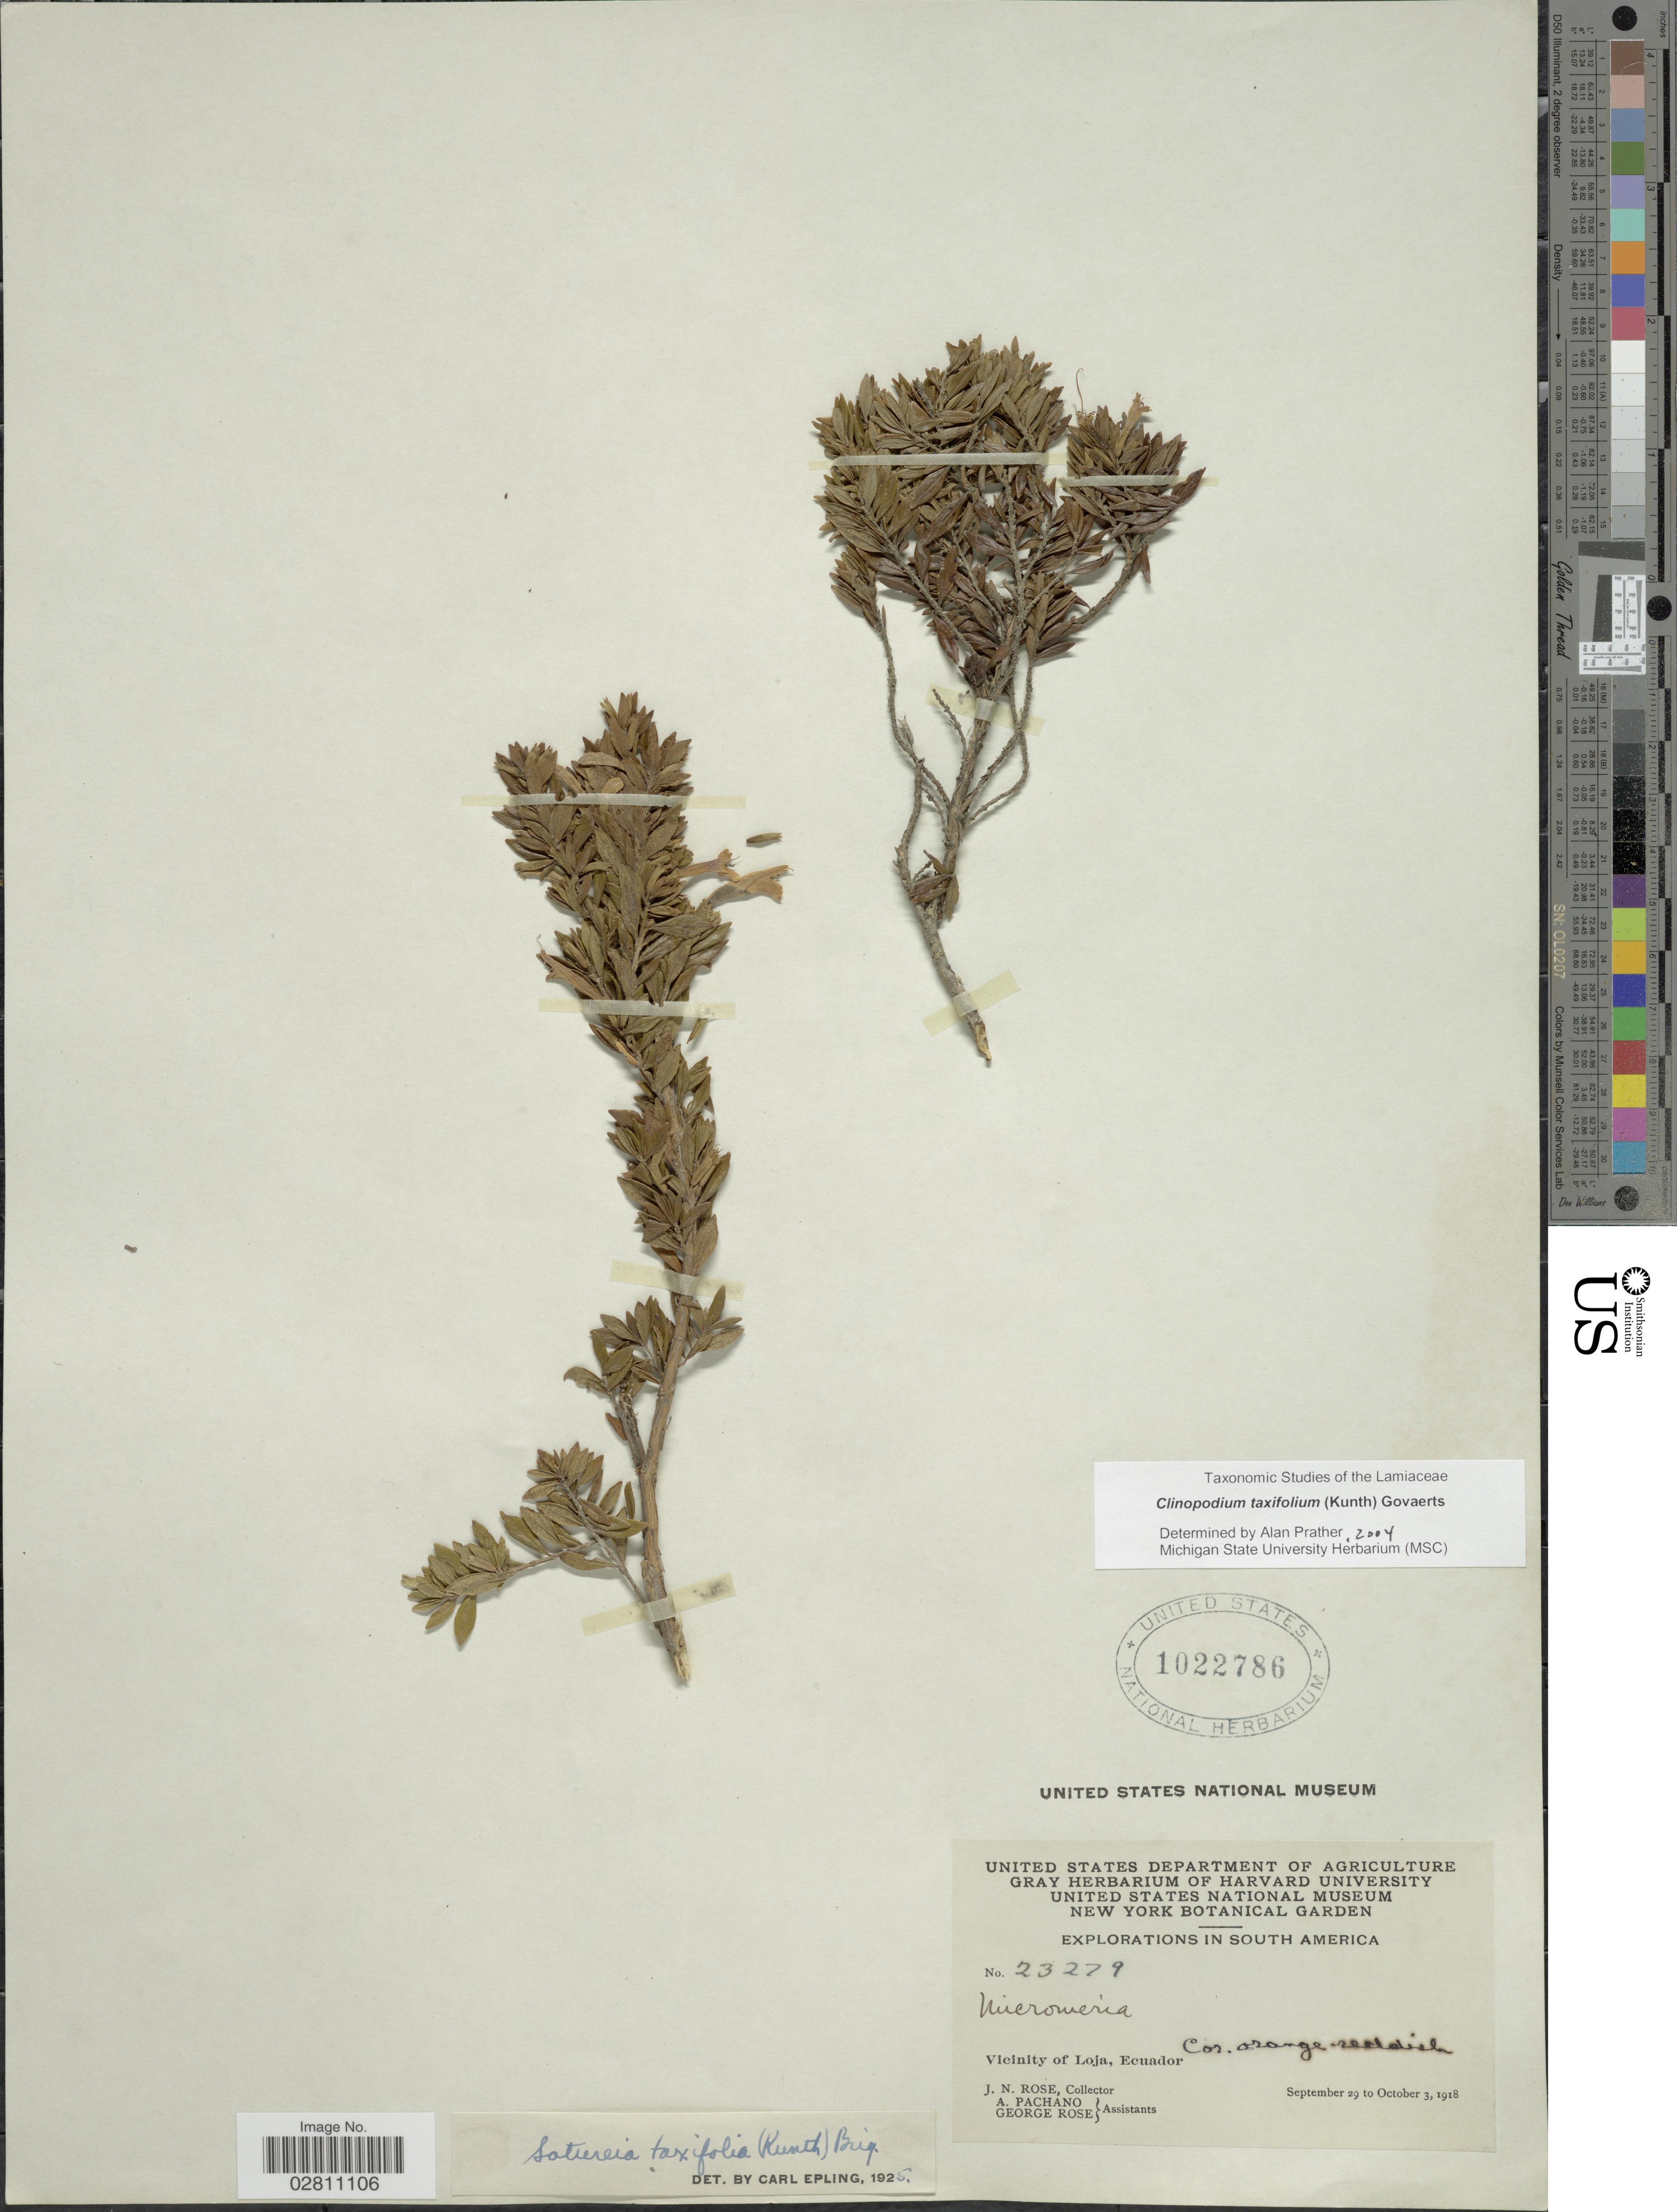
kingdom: Plantae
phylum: Tracheophyta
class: Magnoliopsida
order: Lamiales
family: Lamiaceae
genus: Clinopodium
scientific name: Clinopodium taxifolium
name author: (Kunth) Govaerts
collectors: J. N. Rose, A. Pachano & G. Rose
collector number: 23279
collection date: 1918-09-29/1918-10-03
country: Ecuador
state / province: Loja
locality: Vicinity of Loja, Ecuador.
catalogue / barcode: US 1022786